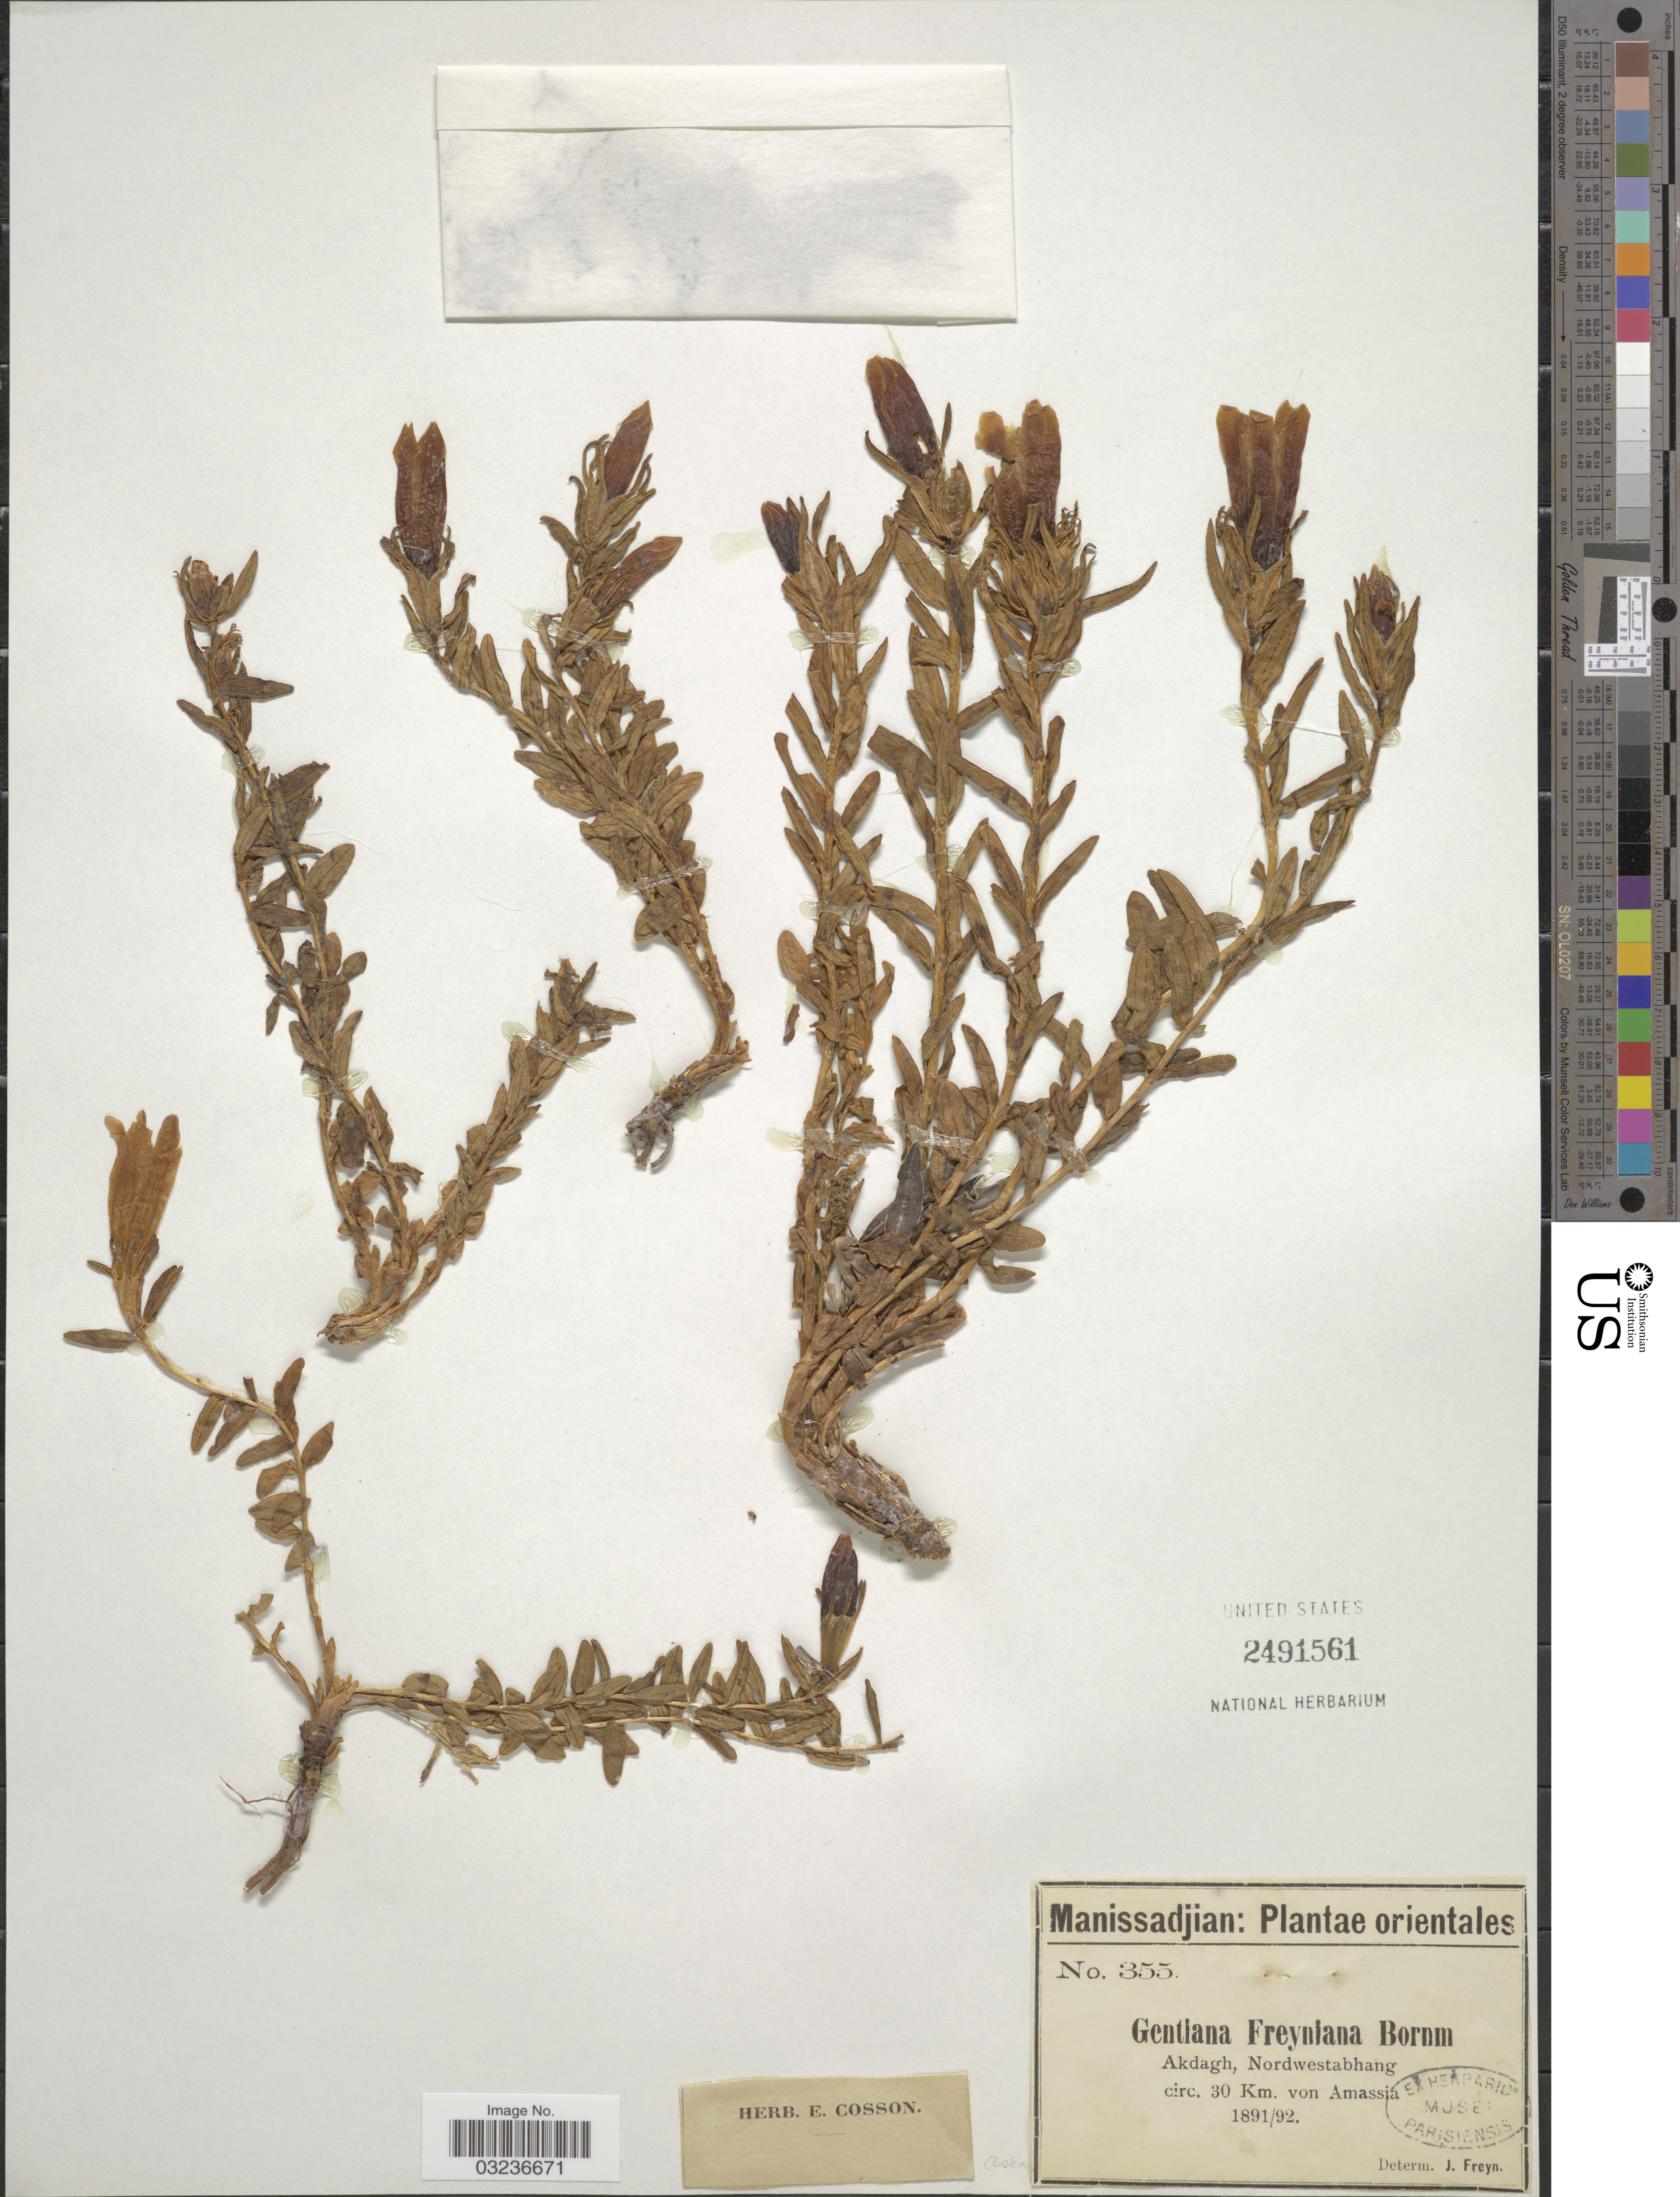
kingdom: Plantae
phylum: Tracheophyta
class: Magnoliopsida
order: Gentianales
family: Gentianaceae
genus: Gentiana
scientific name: Gentiana freyniana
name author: Bornm. ex Freyn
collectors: -. Manissadjian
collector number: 355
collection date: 1891/1892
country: Turkey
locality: Orientales. Akdagh, Nordwestabhang circ. 30 Km. von Amassia.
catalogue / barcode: US 2491561